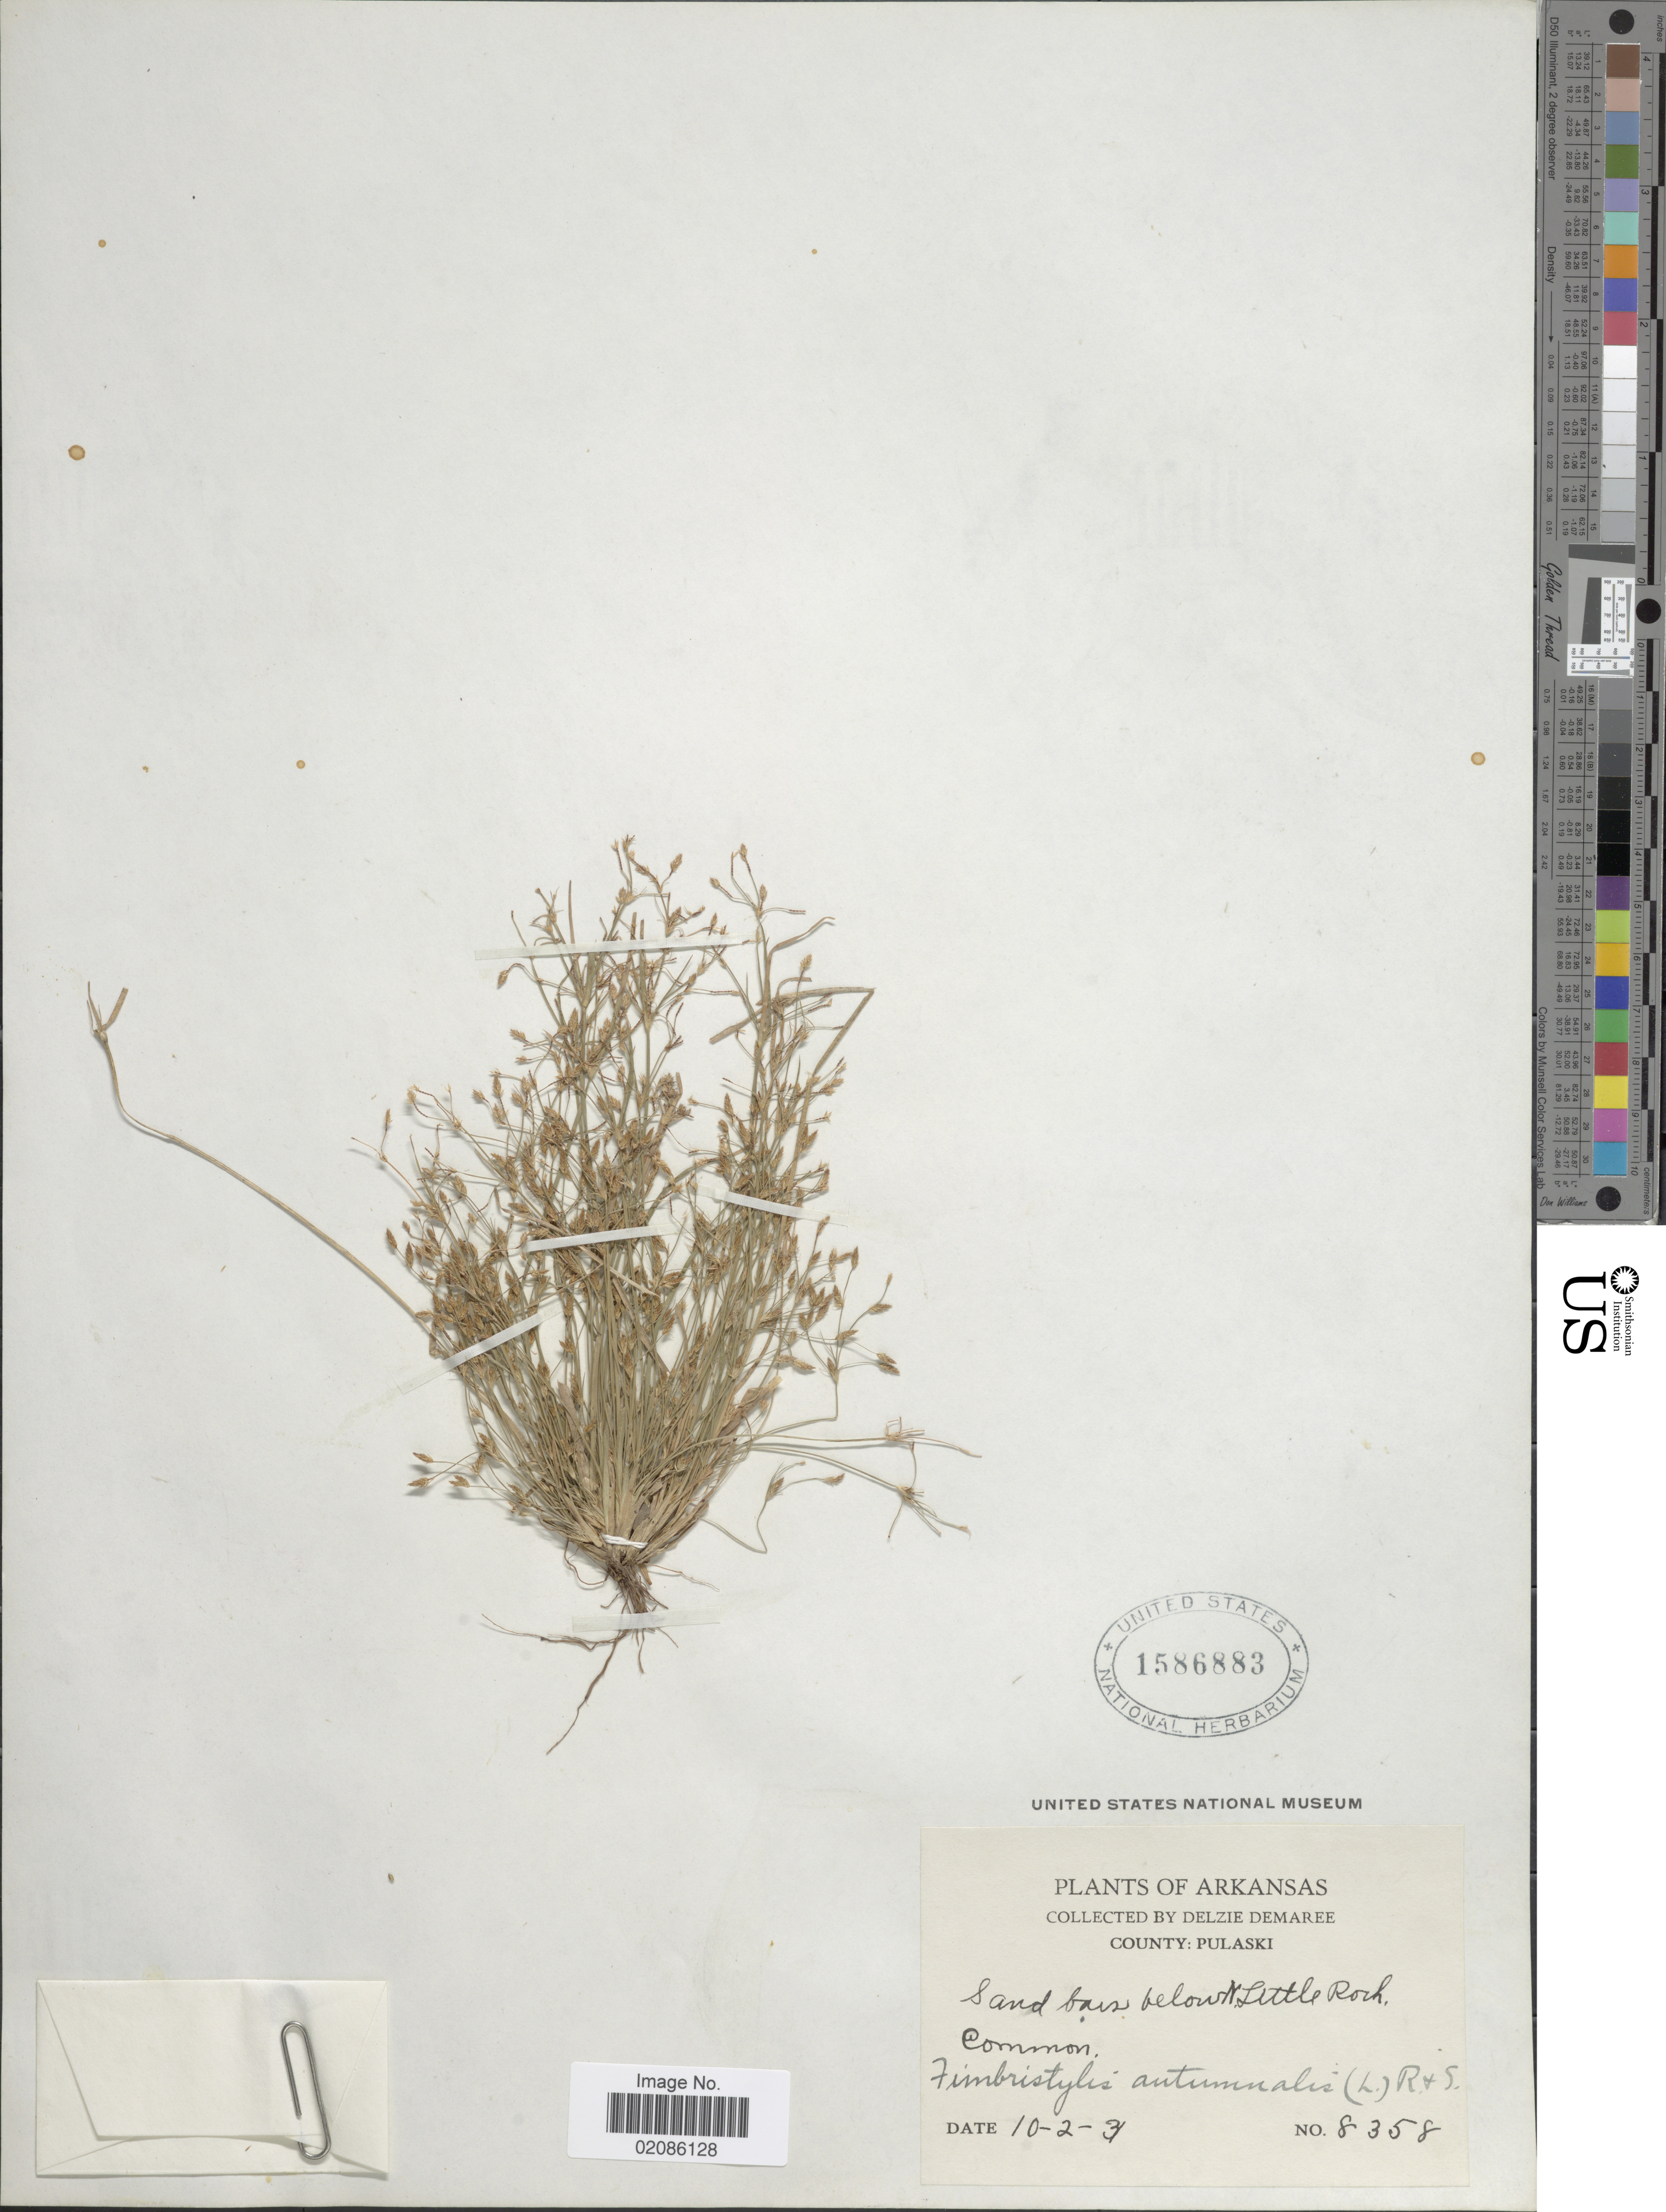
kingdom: Plantae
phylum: Tracheophyta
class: Liliopsida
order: Poales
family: Cyperaceae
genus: Fimbristylis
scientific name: Fimbristylis autumnalis (L.) Roem. & Schult.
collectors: D. Demaree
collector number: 8358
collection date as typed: Transcribed d/m/y: 2/10/31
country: United States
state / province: Arkansas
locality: County: Pulaski. Sand bars below N. Little Rock.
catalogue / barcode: US 1586883